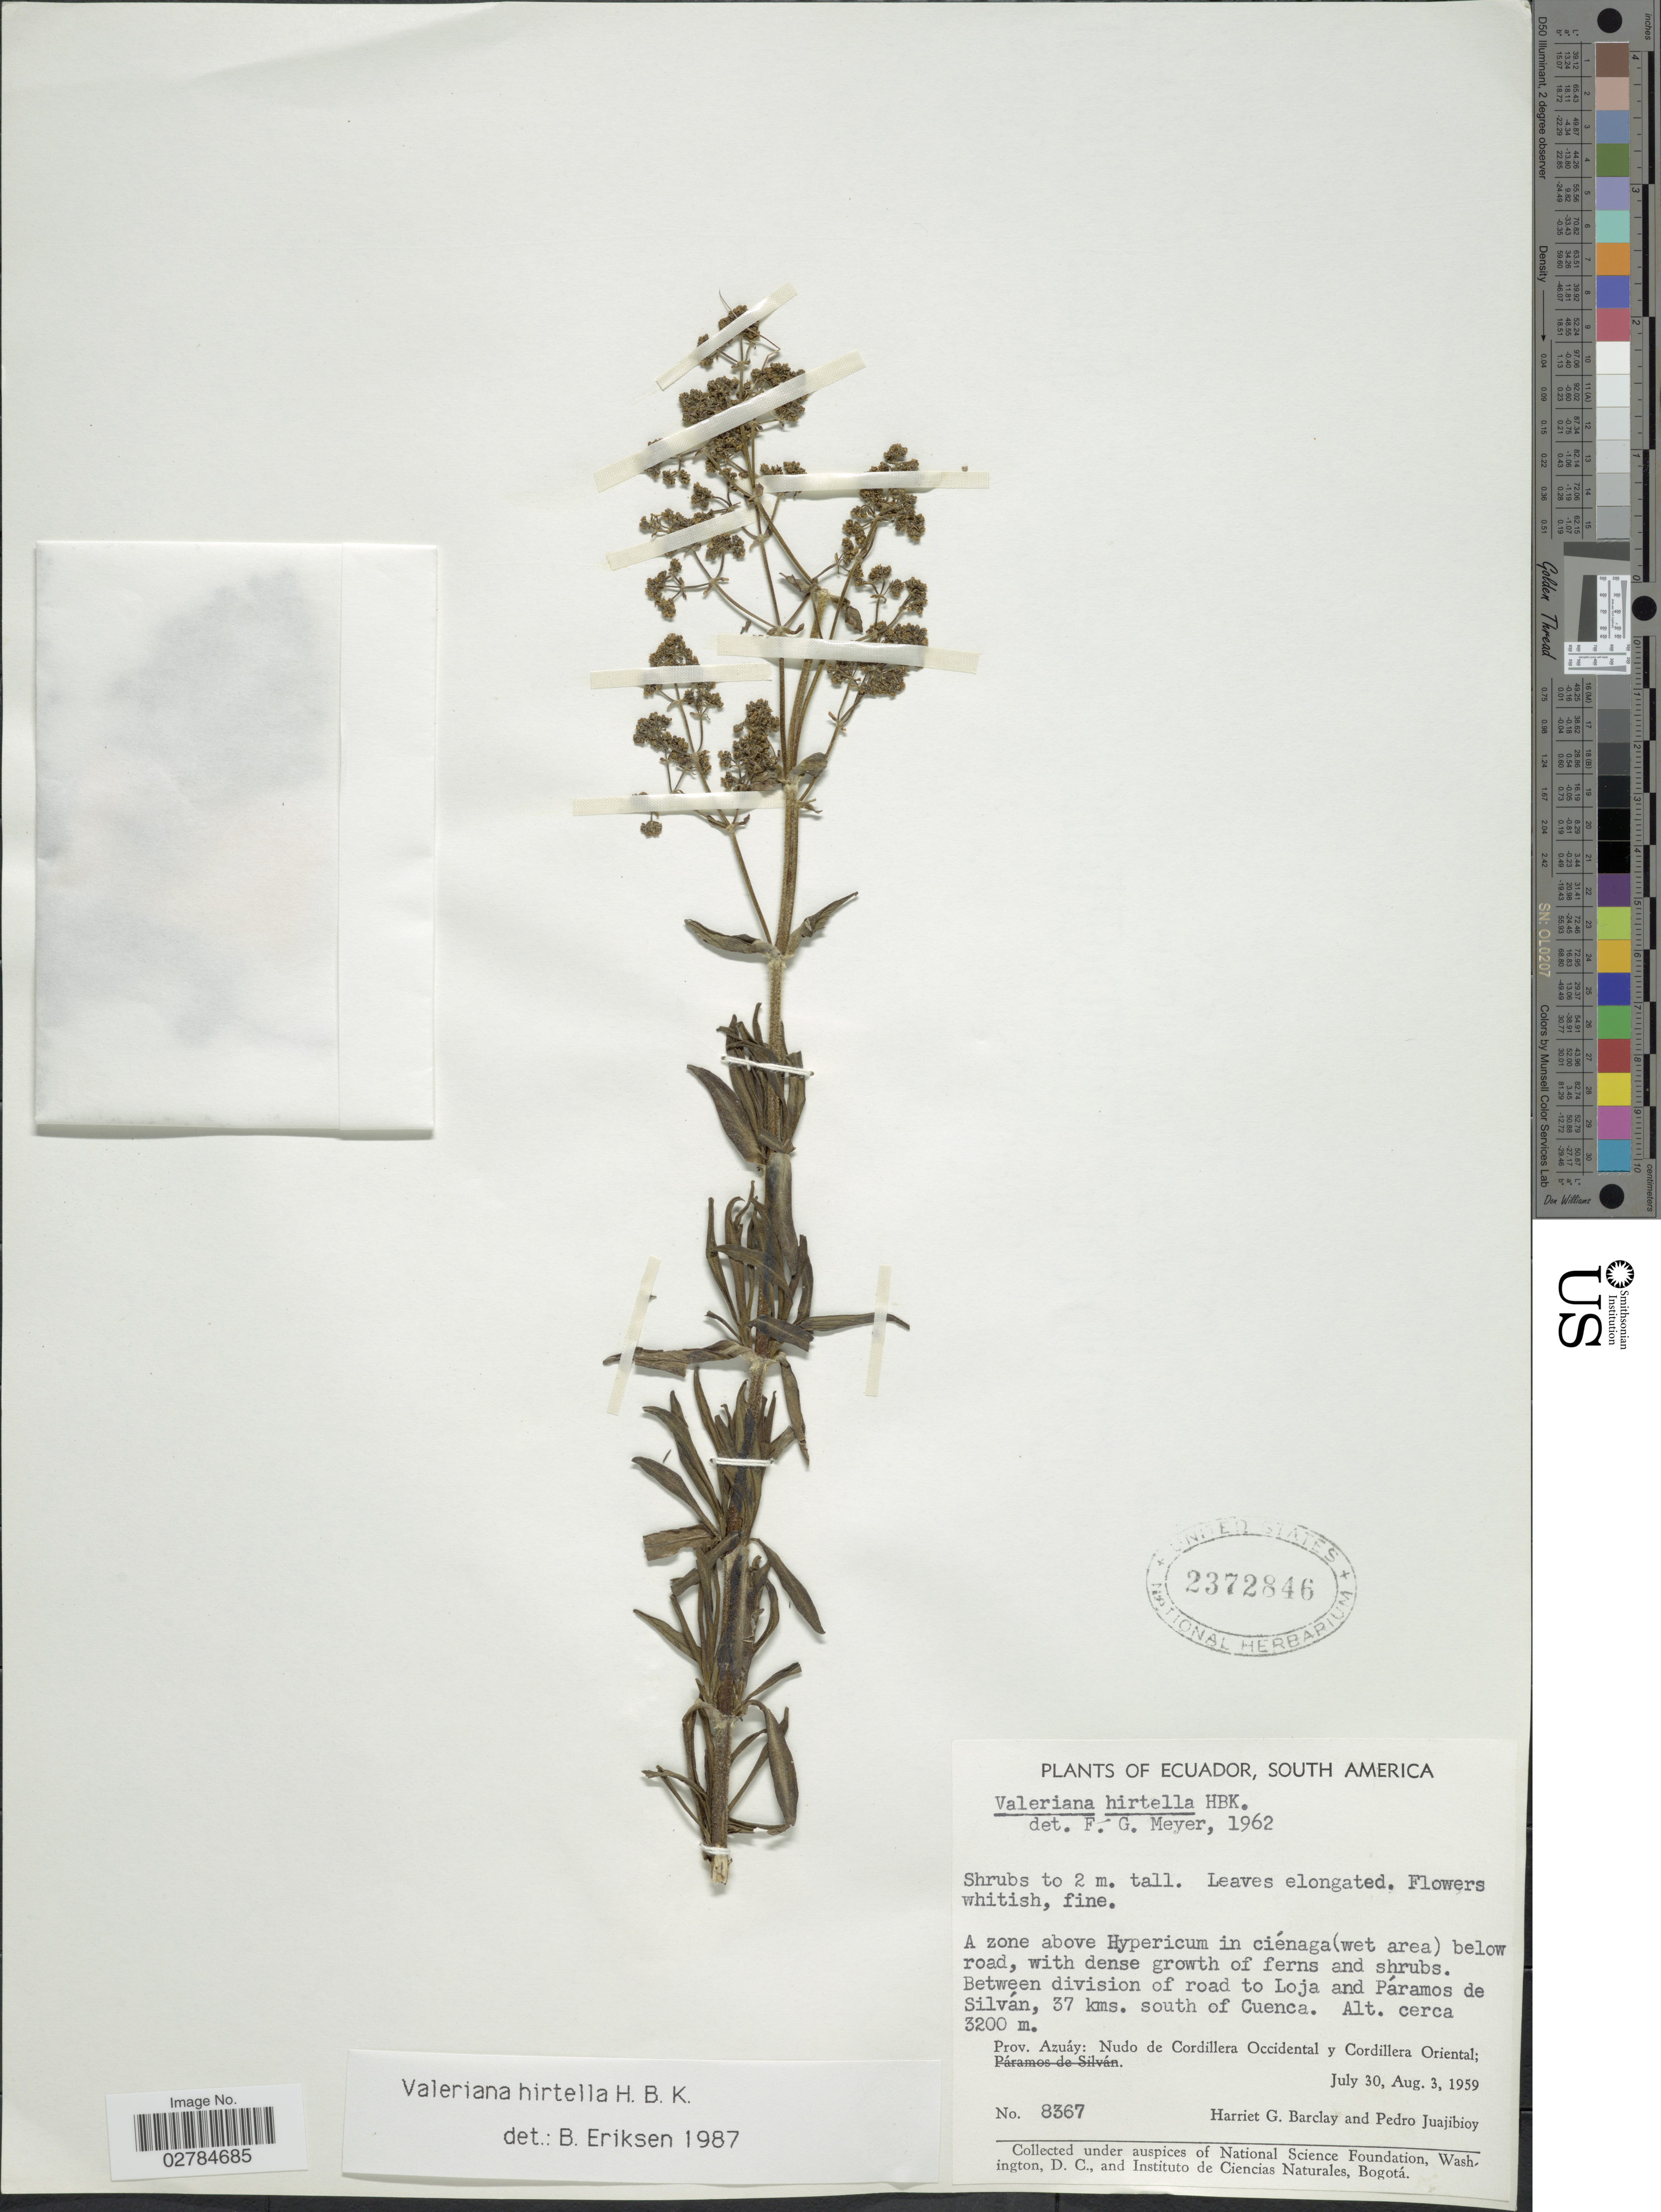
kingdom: Plantae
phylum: Tracheophyta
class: Magnoliopsida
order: Dipsacales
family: Caprifoliaceae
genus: Valeriana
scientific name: Valeriana hirtella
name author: Kunth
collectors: H. G. Barclay & P. Juajibioy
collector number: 8367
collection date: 1959-07-30/1959-08-03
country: Ecuador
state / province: Azuay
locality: Between division of road to Loja and Páramos de Silván, 37 kms. south of Cuenca. Prov. Azuáy: Nudo de Cordillera Occidental y Cordillera Oriental.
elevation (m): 3200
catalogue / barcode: US 2372846